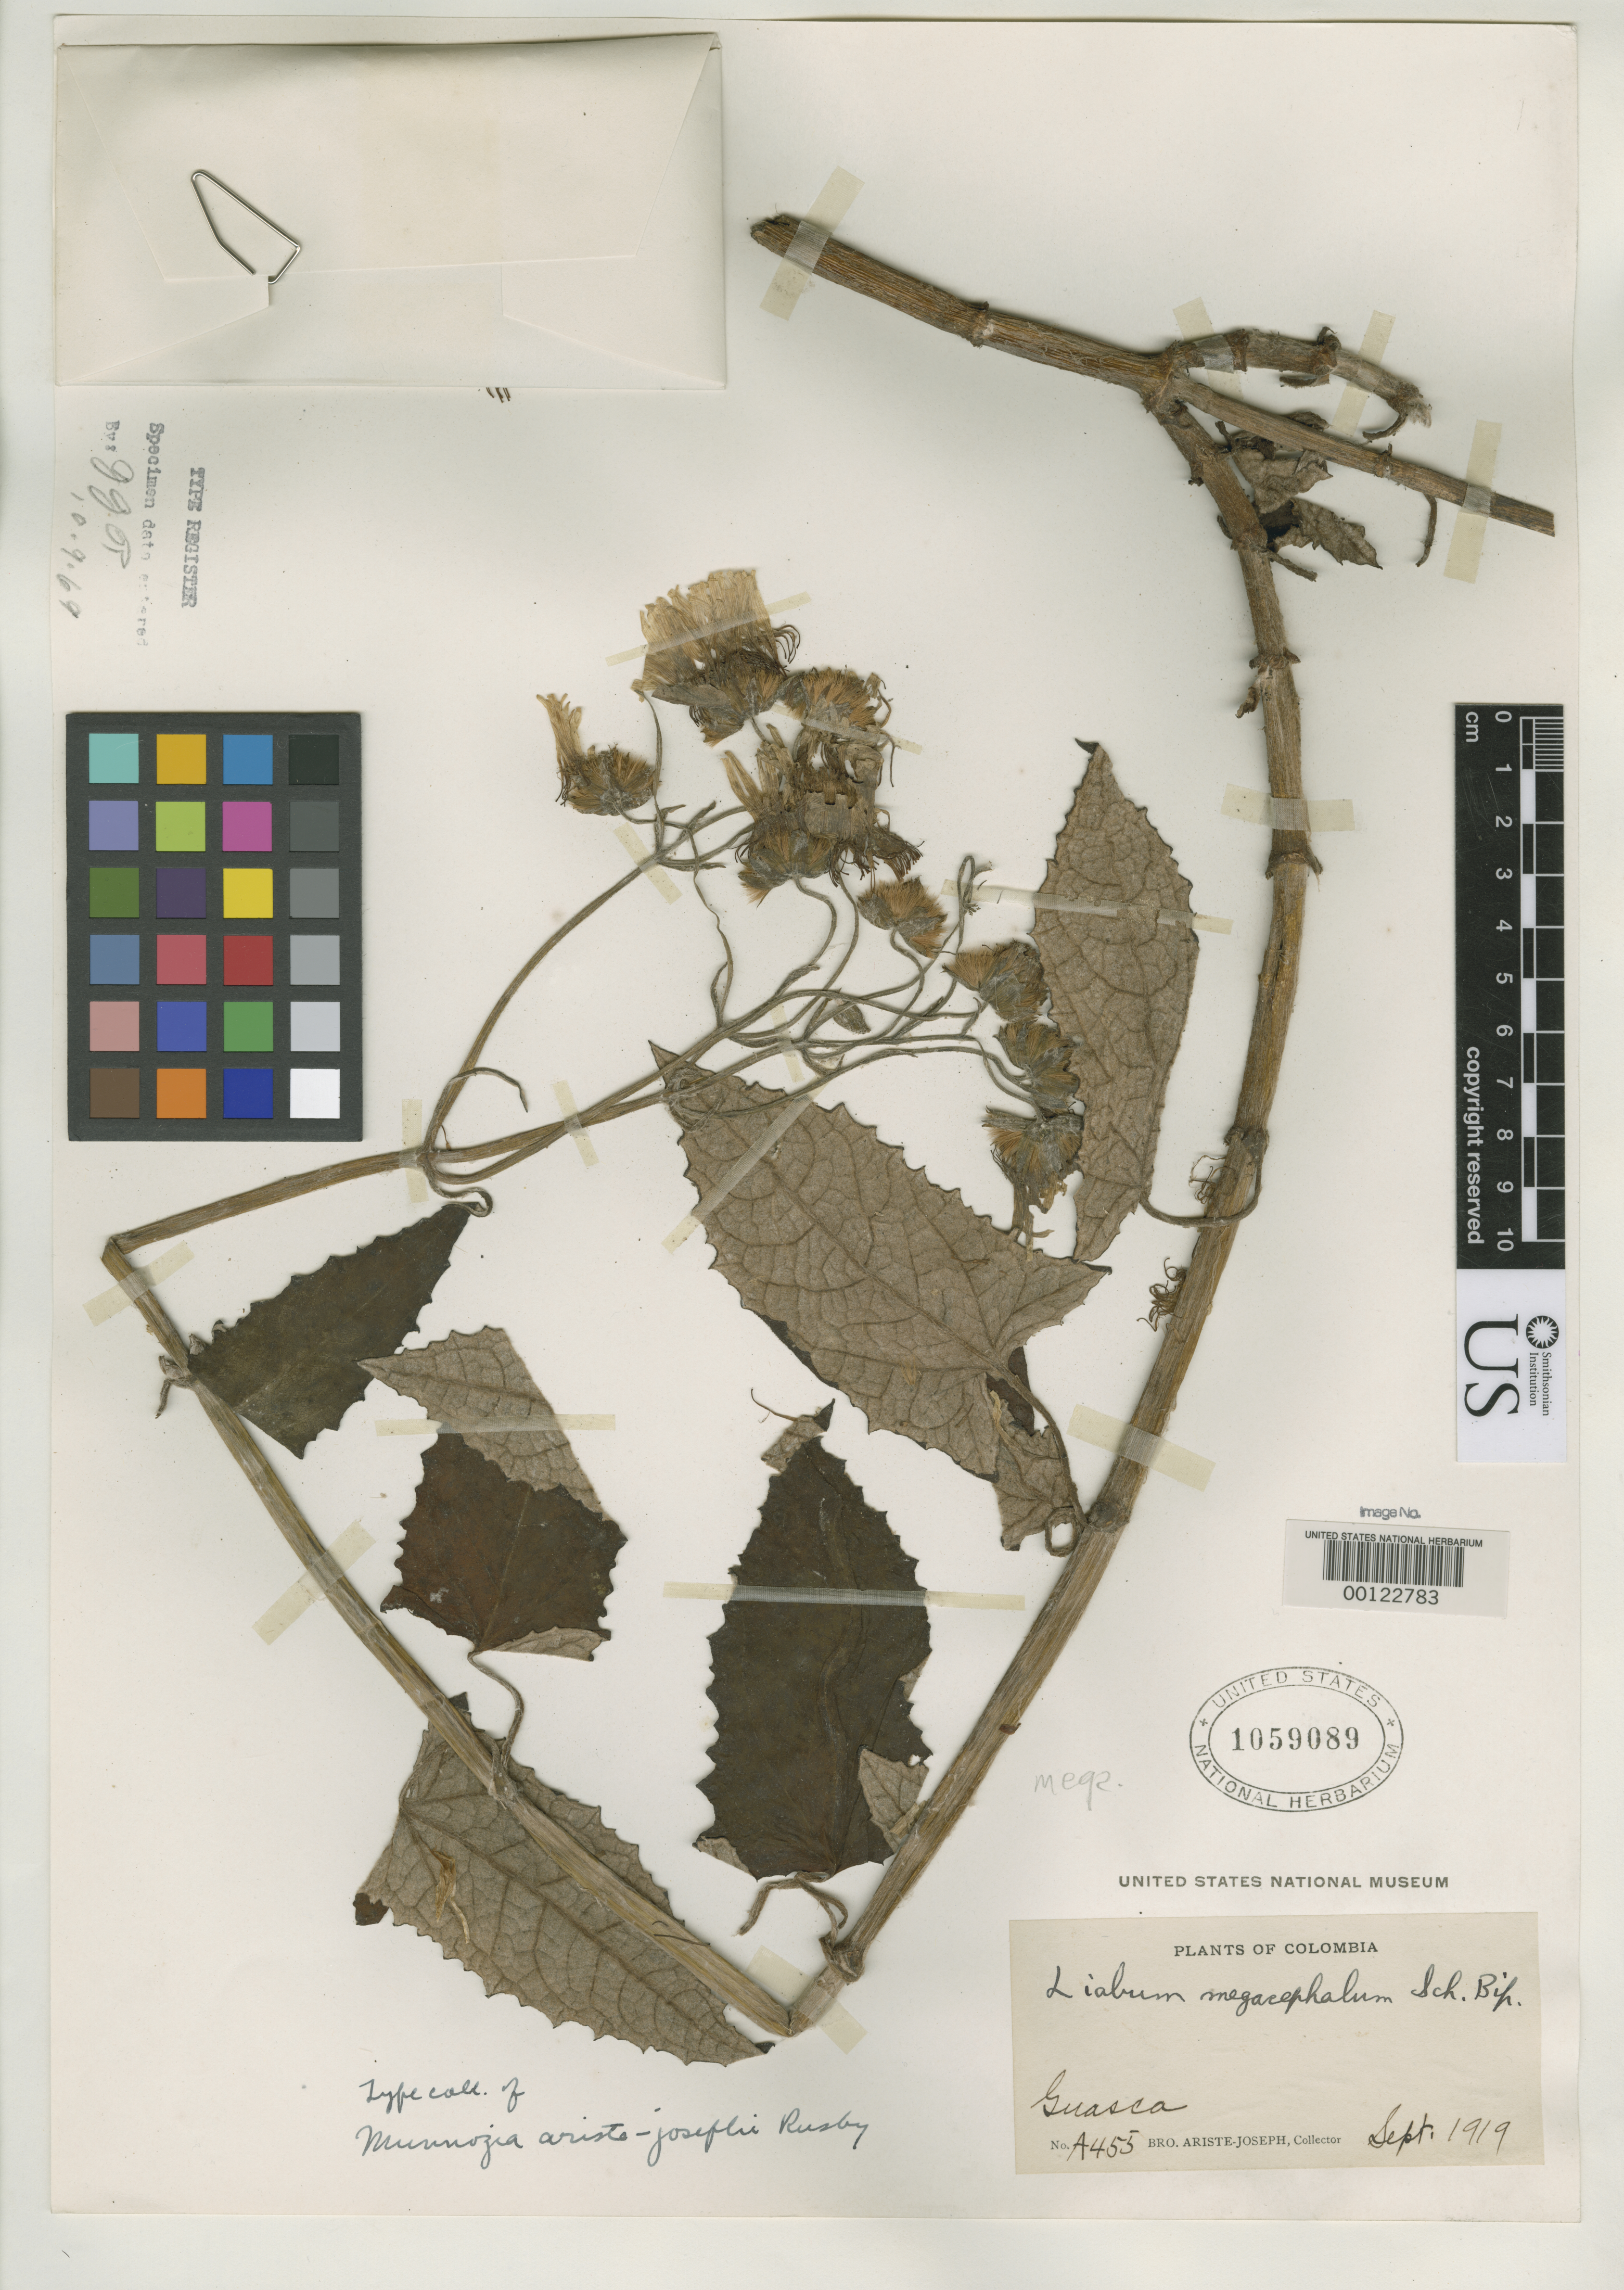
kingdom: Plantae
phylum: Tracheophyta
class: Magnoliopsida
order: Asterales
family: Asteraceae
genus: Munnozia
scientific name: Munnozia ariste-josephi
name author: Rusby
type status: Isotype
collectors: Bro. Ariste-Joseph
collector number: A 455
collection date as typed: Sep 1919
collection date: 1919-09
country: Colombia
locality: Guassia.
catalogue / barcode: US 1059089